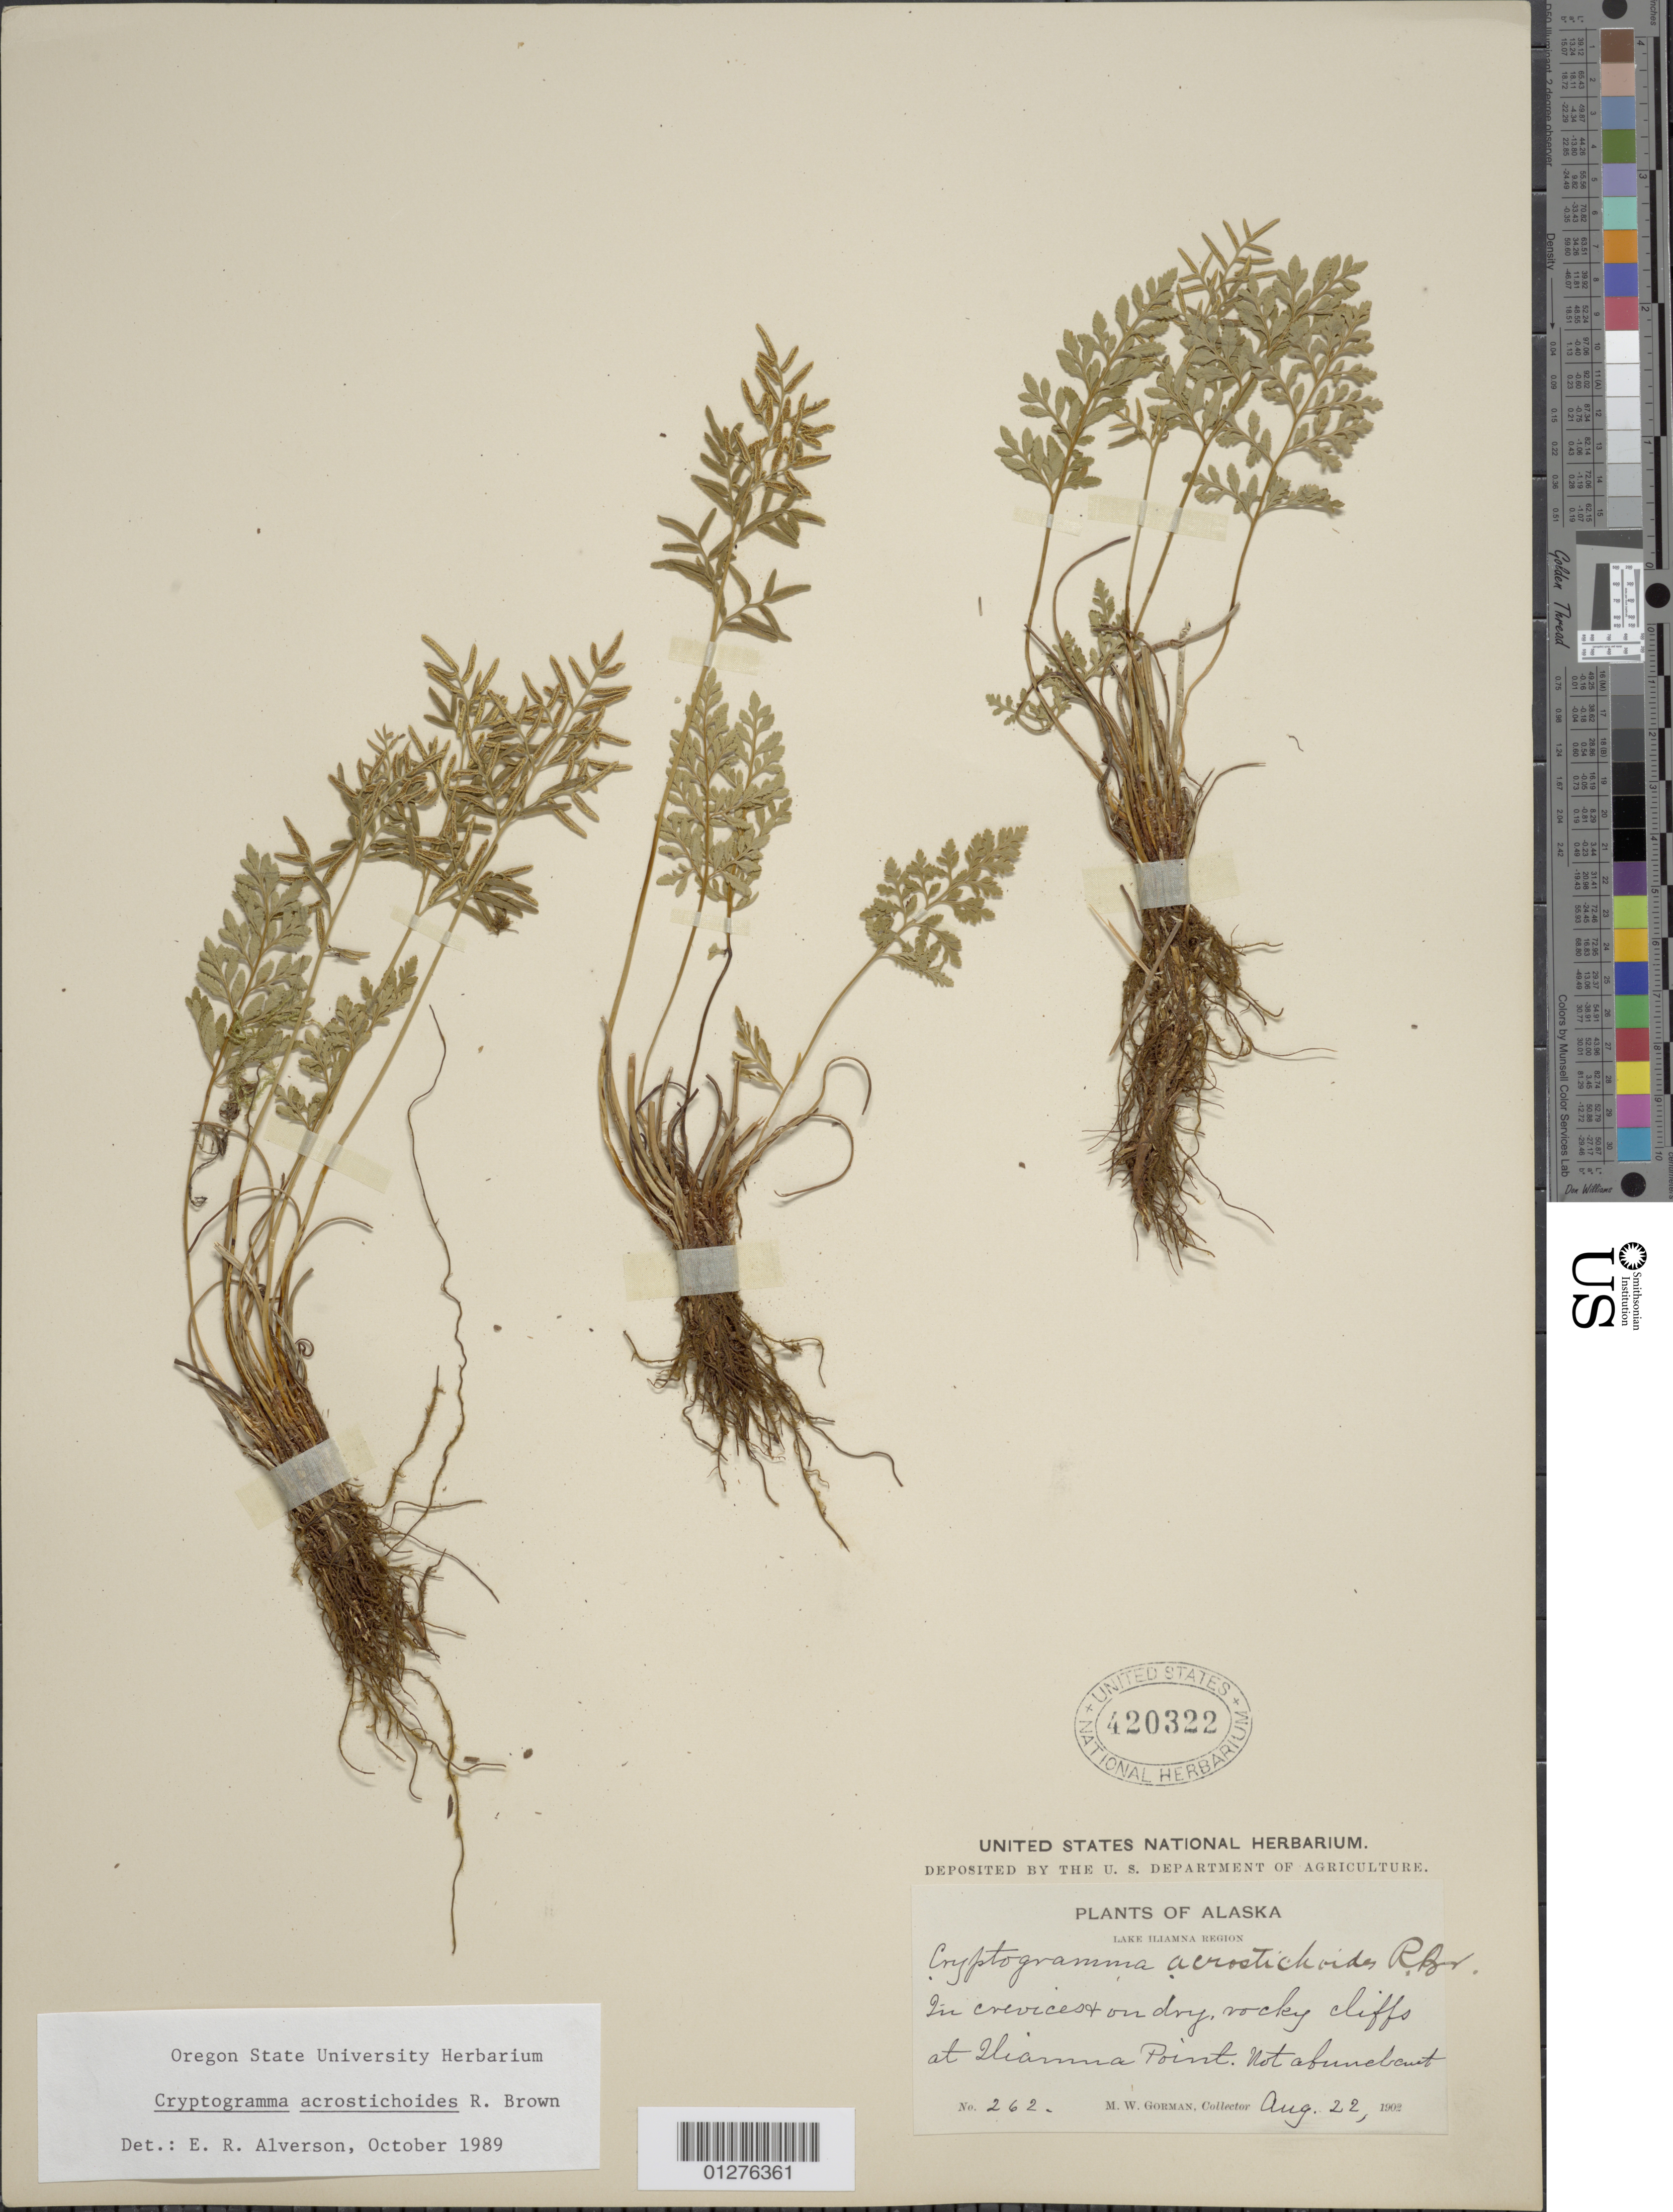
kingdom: Plantae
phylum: Tracheophyta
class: Polypodiopsida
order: Polypodiales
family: Pteridaceae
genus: Cryptogramma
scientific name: Cryptogramma acrostichoides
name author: R. Br.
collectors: M. W. Gorman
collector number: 262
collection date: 1902-08-22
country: United States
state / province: Alaska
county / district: Lake And Peninsula Borough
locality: Iliamna Point.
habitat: In crevices and on dry, rocky cliffs.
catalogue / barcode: US 420322